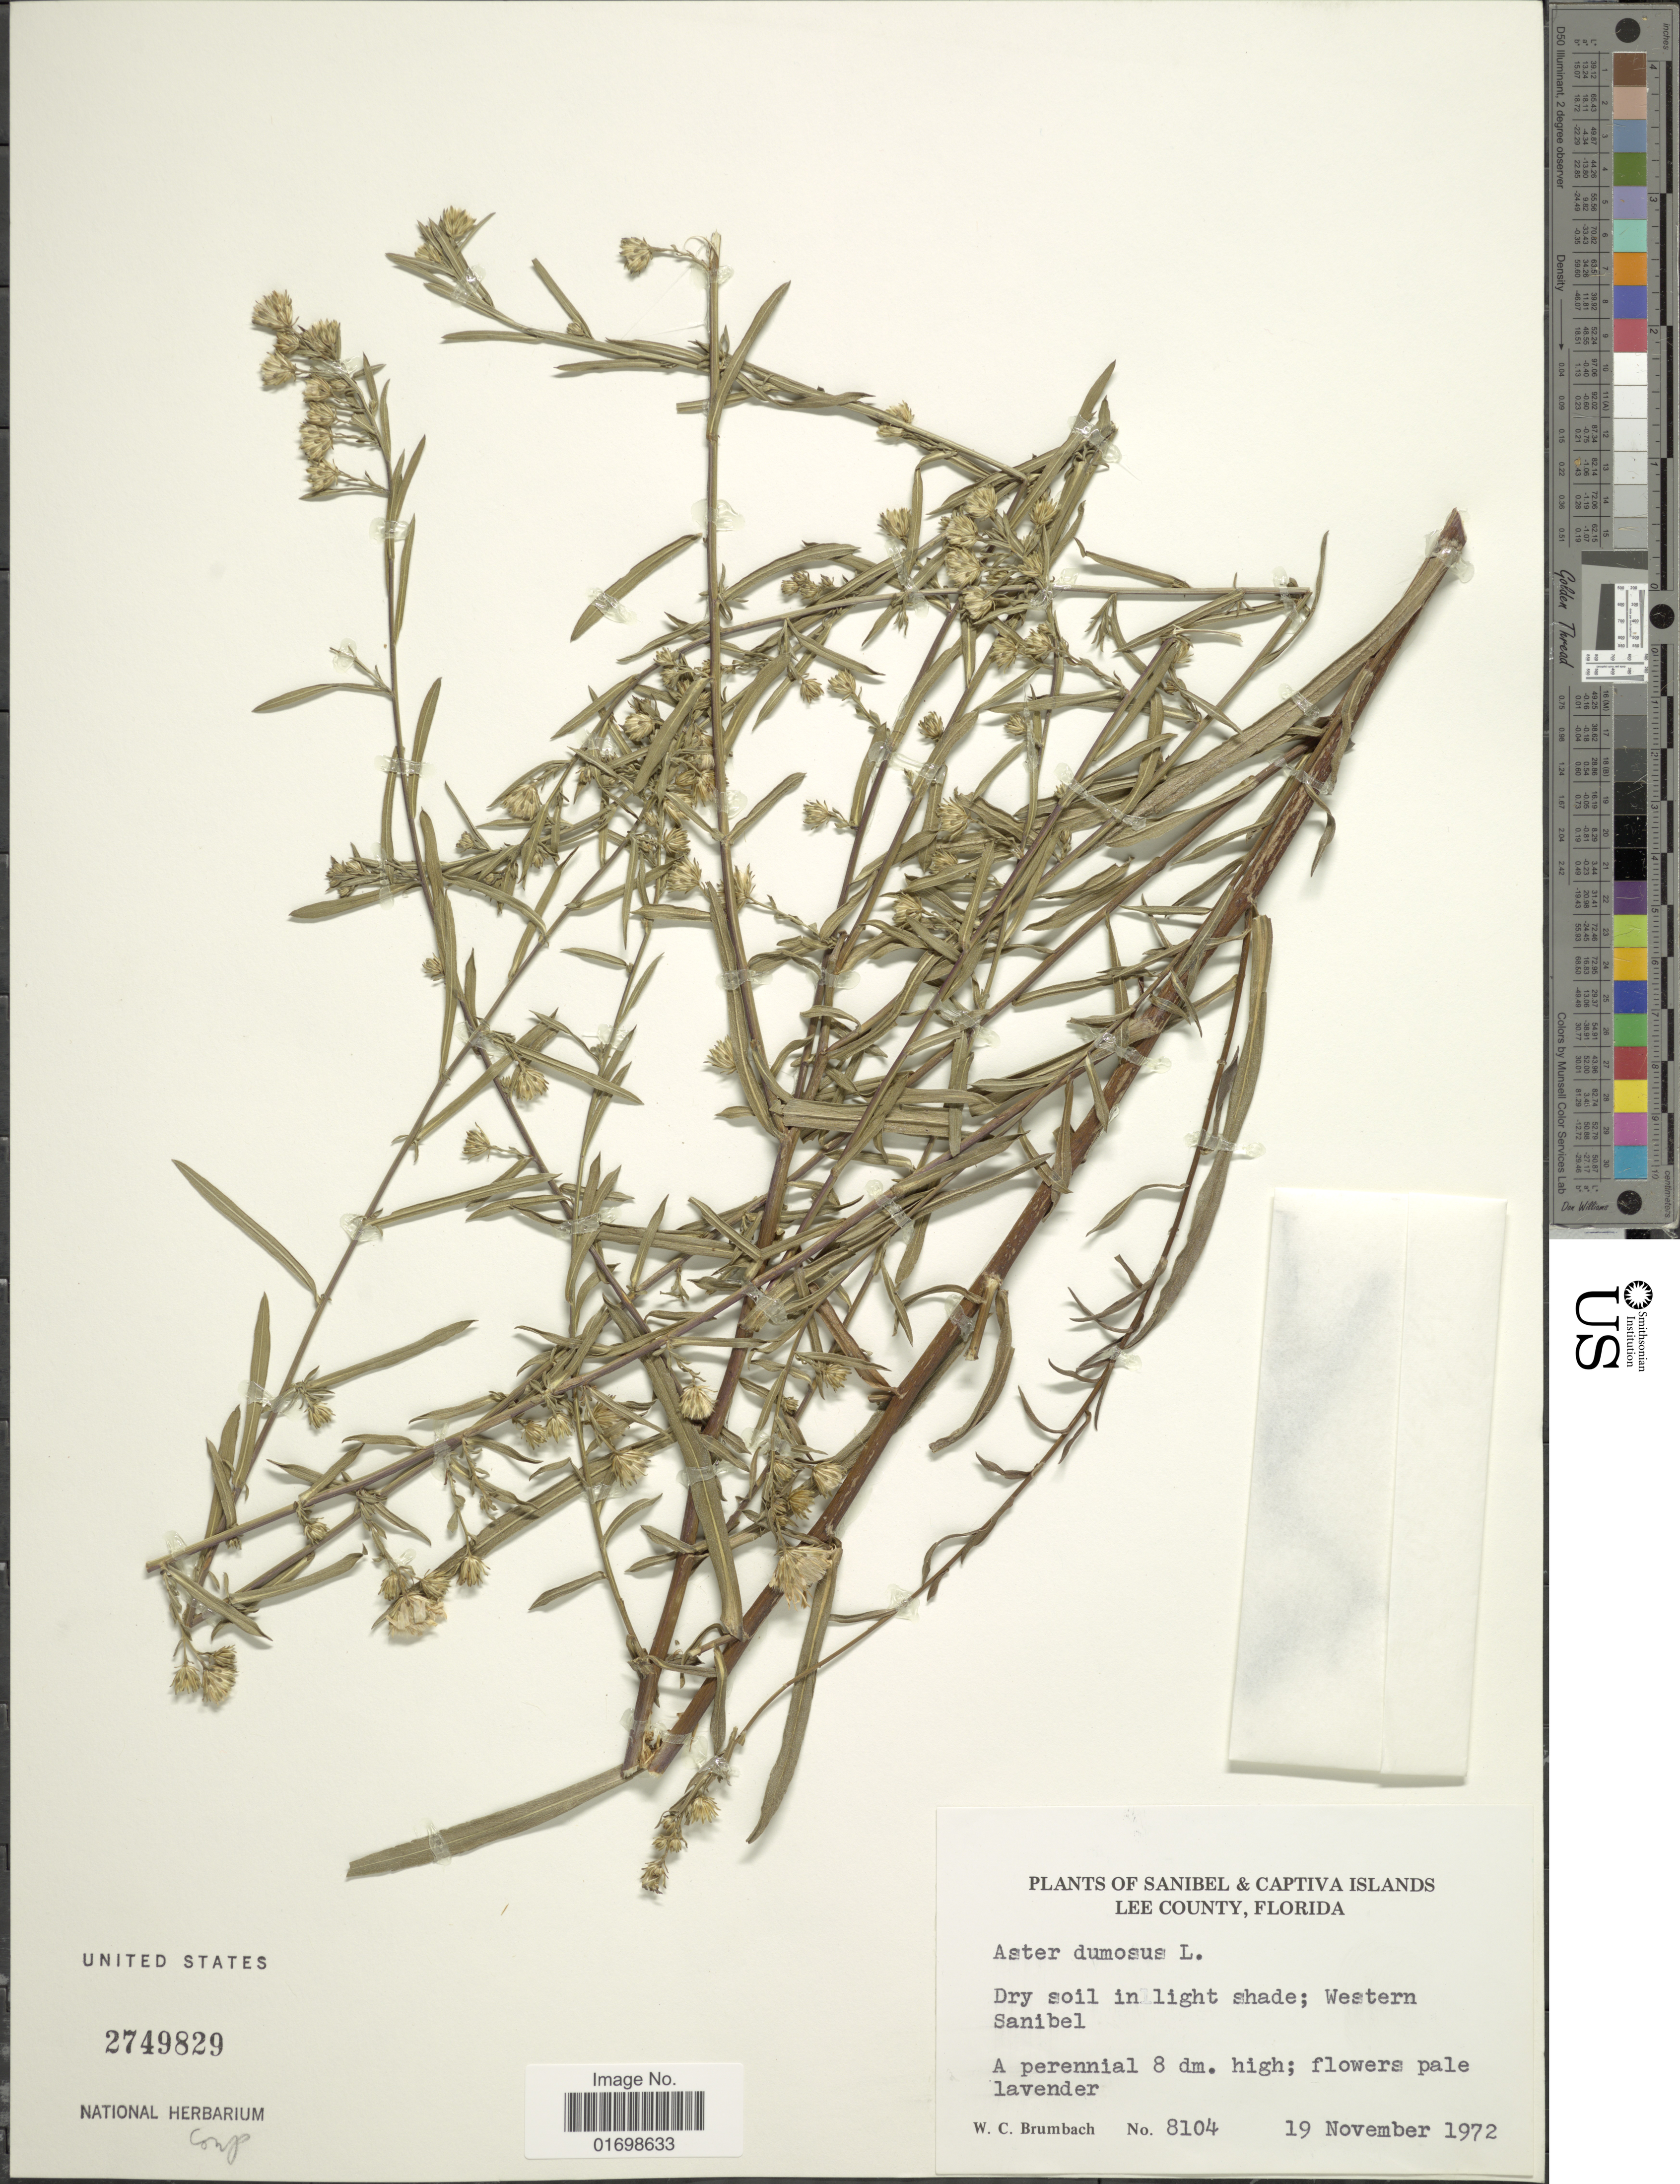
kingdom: Plantae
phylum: Tracheophyta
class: Magnoliopsida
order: Asterales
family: Asteraceae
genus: Symphyotrichum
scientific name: Symphyotrichum dumosum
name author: (L.) G.L. Nesom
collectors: W. C. Brumbach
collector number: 8104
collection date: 1972-11-19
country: United States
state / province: Florida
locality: Sanibel, Captiva Islands, Lee County, Florida. Western Sanibel.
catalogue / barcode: US 2749829